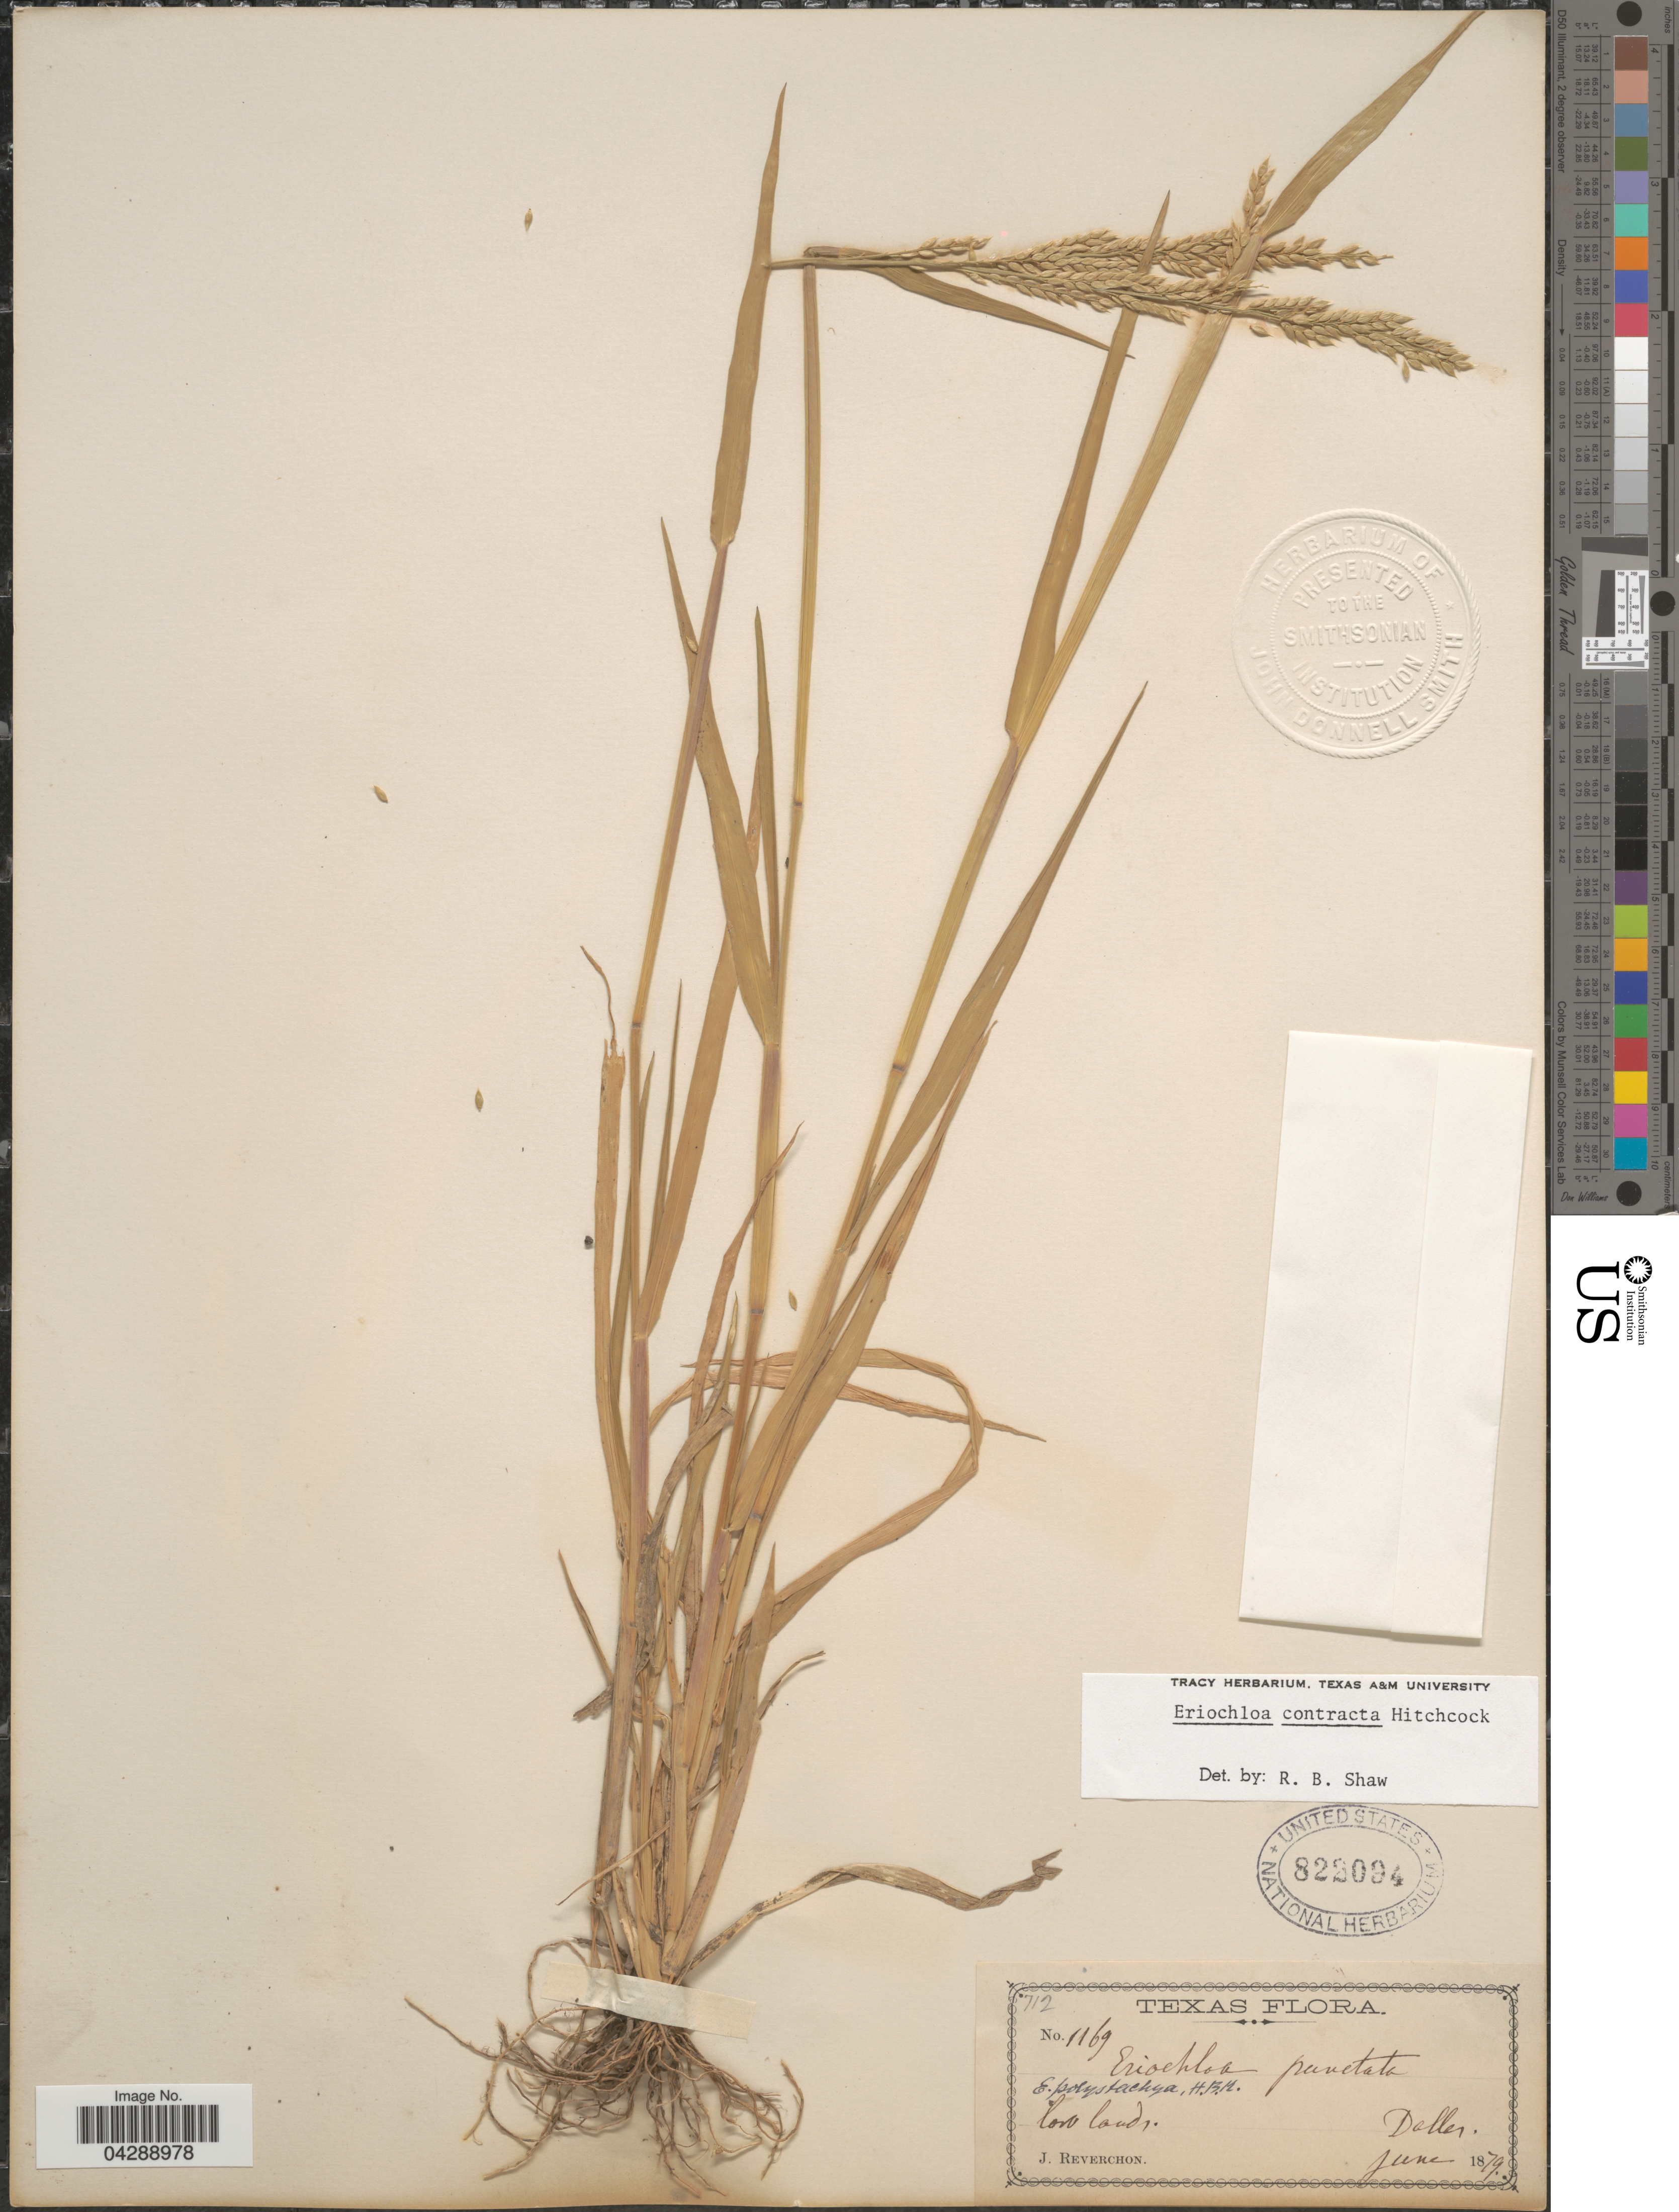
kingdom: Plantae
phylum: Tracheophyta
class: Liliopsida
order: Poales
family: Poaceae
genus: Eriochloa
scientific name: Eriochloa contracta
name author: Hitchc.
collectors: J. Reverchon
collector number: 1169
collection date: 1879-06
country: United States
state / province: Texas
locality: Low lands. Dallas.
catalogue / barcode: US 822094